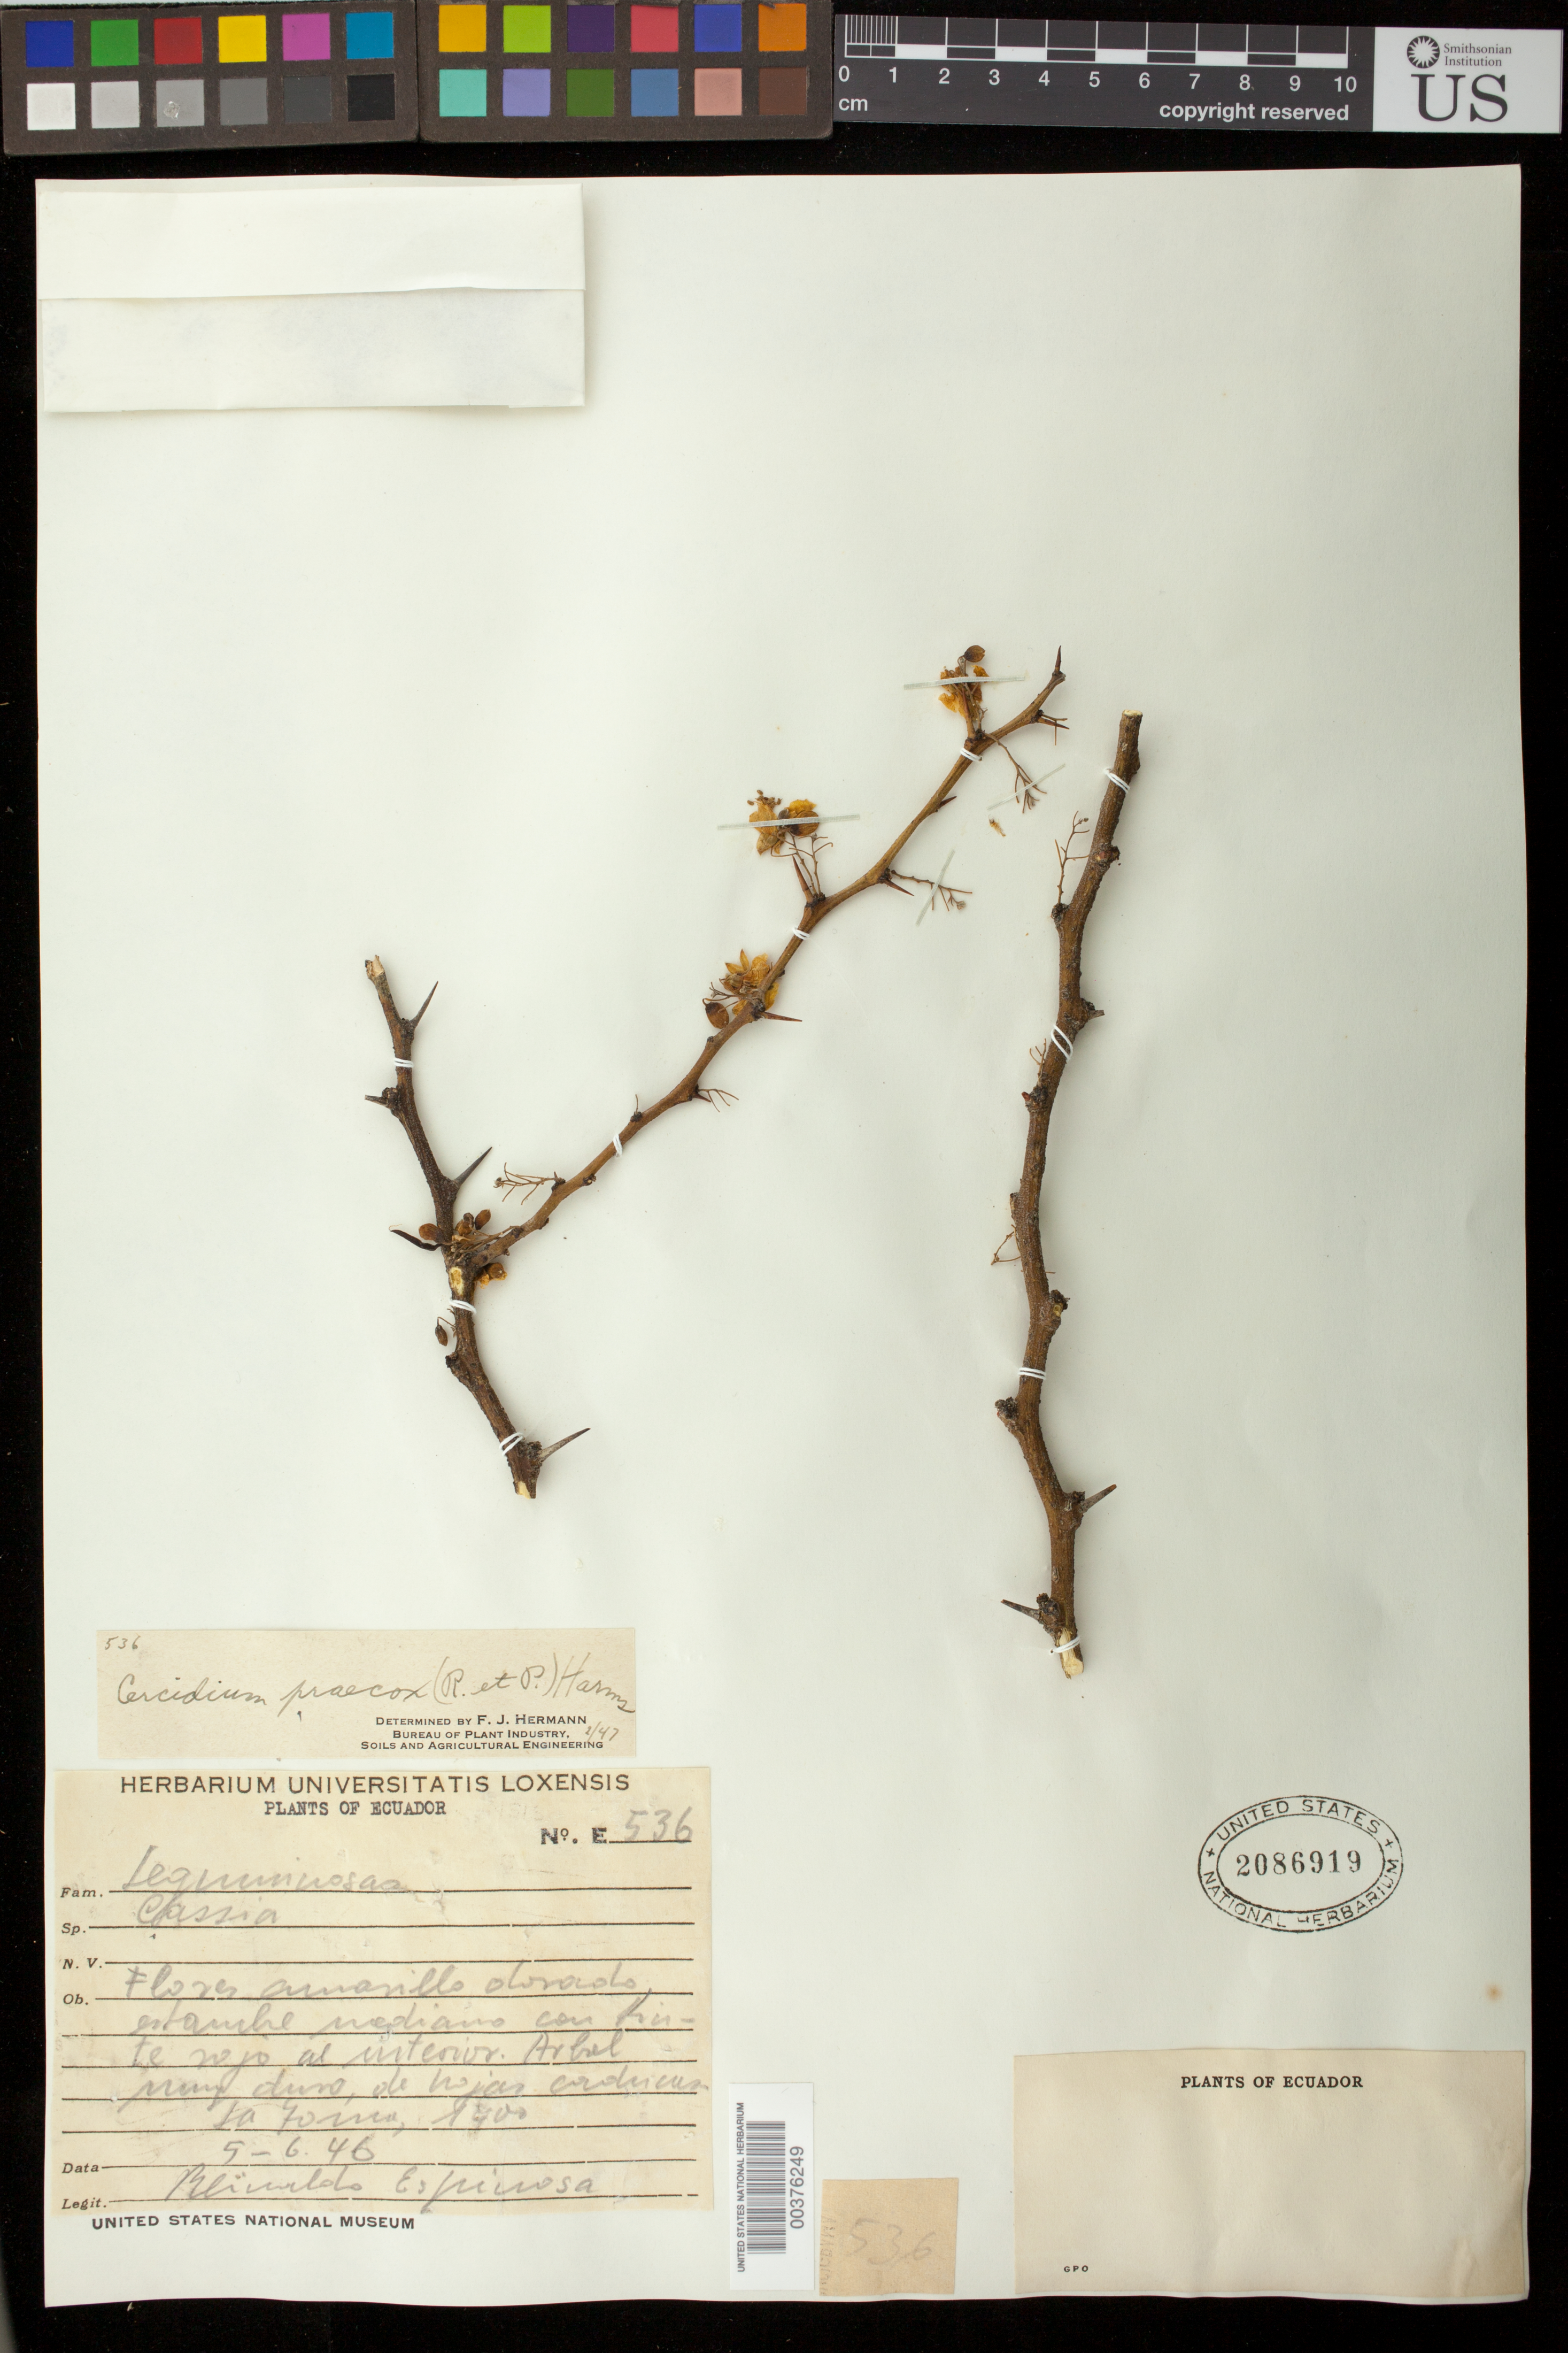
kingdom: Plantae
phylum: Tracheophyta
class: Magnoliopsida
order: Fabales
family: Fabaceae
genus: Parkinsonia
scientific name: Parkinsonia praecox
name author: (Ruiz & Pav.) J.E. Hawkins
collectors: R. Espinosa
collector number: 536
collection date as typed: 06 May 1946 or 05 Jun 1946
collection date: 1946-05-06 or 1946-06-05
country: Ecuador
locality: La Toma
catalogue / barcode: US 2086919